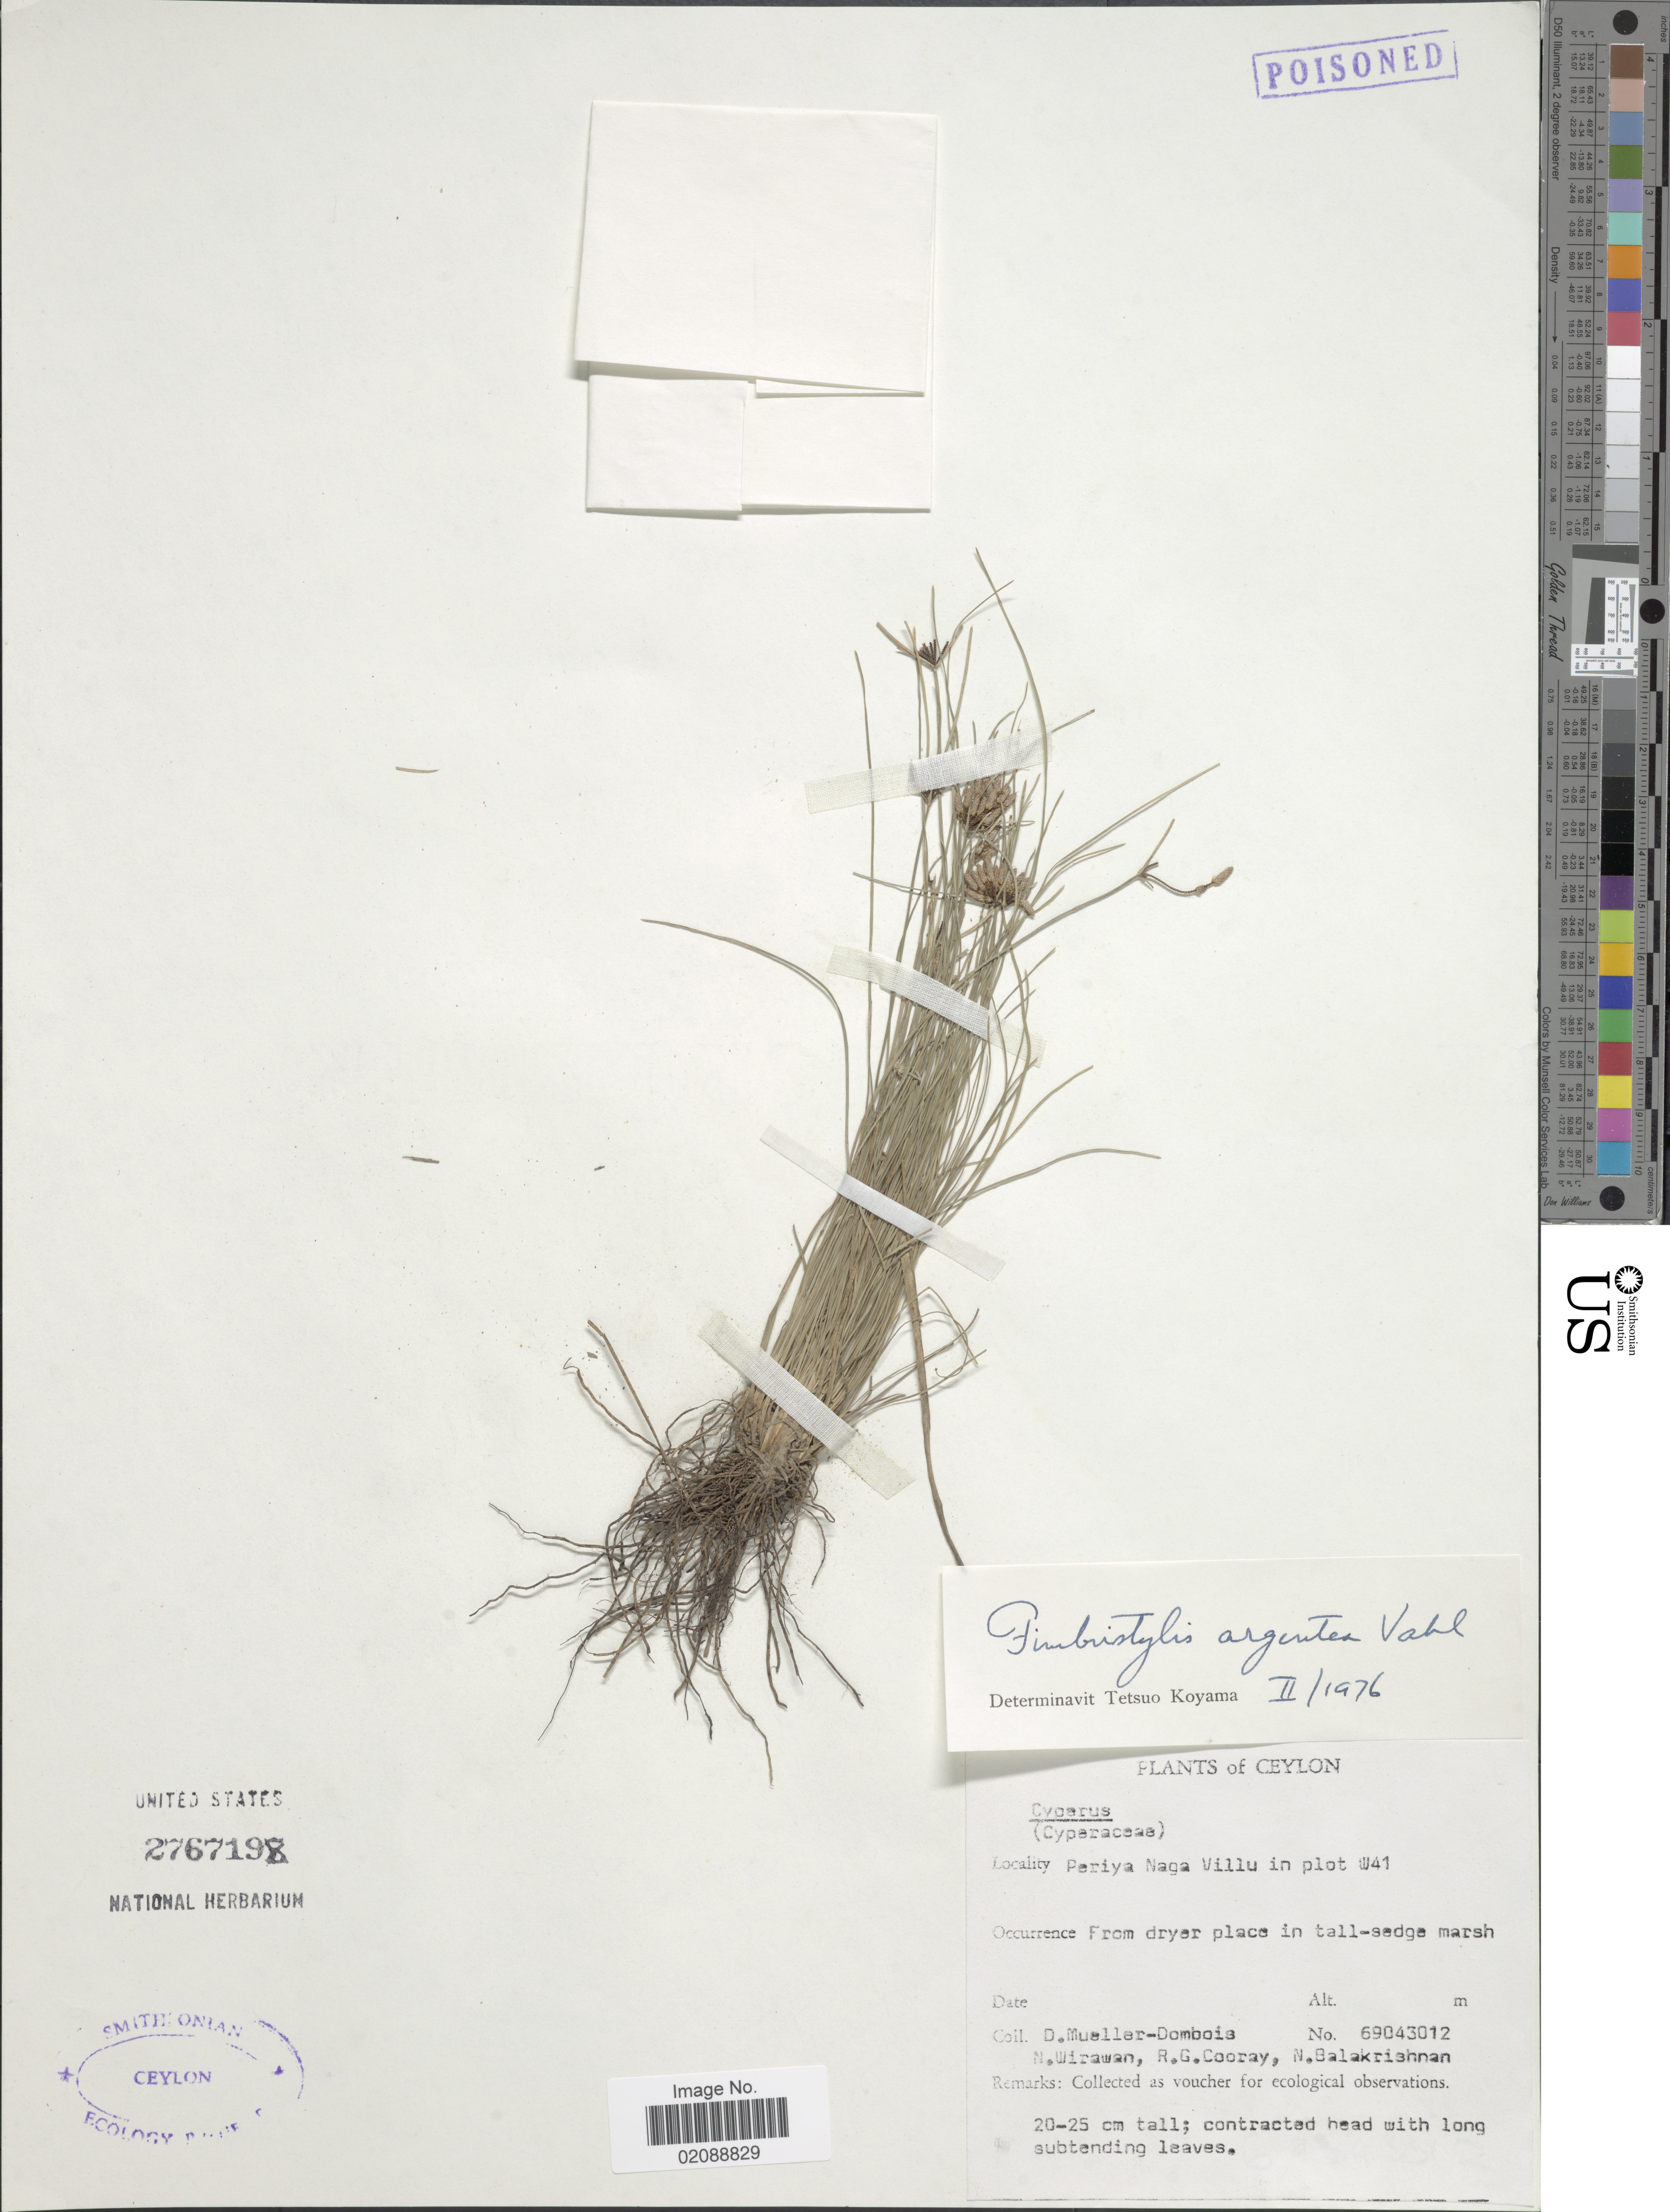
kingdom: Plantae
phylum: Tracheophyta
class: Liliopsida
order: Poales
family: Cyperaceae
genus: Fimbristylis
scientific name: Fimbristylis argentea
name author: (Rottb.) Vahl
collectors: D. Mueller-Dombois, N. Wirawan, R. Cooray & N. Balakrishnan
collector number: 69043012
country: Sri Lanka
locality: Ceylon, Periya Naga Villu in plot W41.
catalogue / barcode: US 2767197